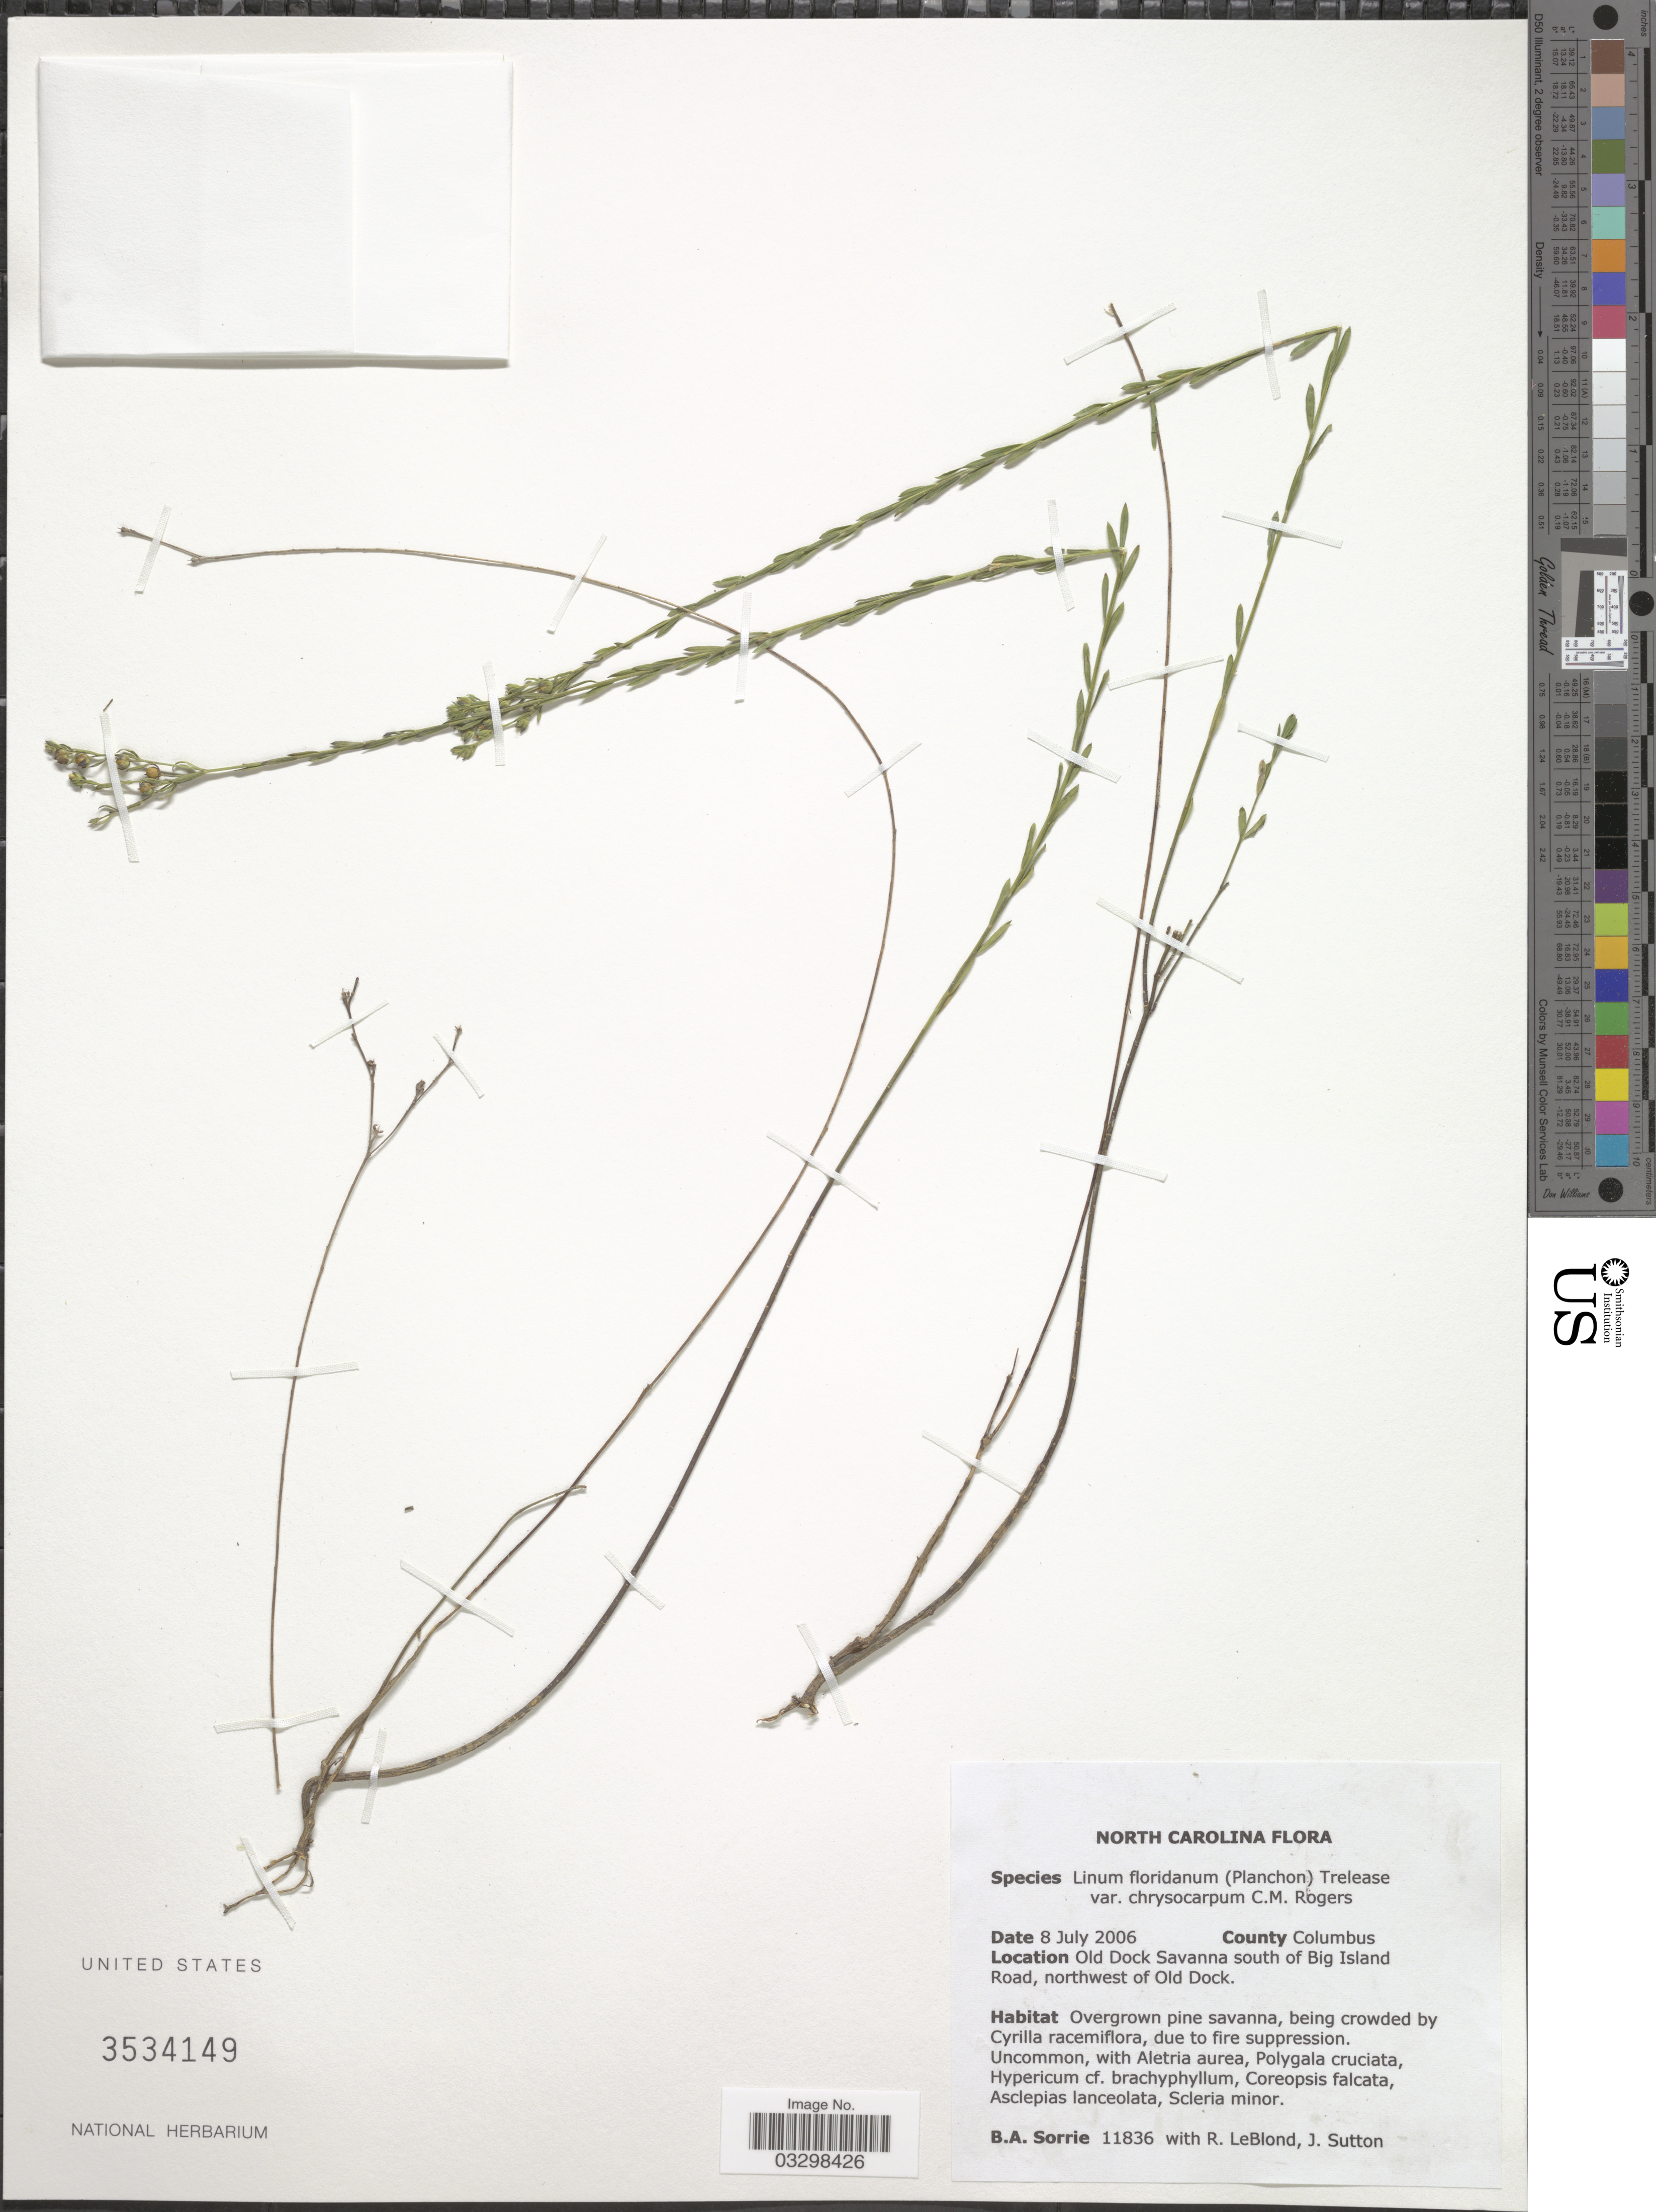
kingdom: Plantae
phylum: Tracheophyta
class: Magnoliopsida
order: Malpighiales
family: Linaceae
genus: Linum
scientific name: Linum floridanum var. chrysocarpum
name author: C.M. Rogers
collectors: B. Sorrie, R. J. LeBlond & J. Sutton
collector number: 11836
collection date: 2006-07-08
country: United States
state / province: North Carolina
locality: County Columbus. Old Dock Savanna south of Big Island Road, northwest of Old Dock.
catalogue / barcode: US 3534149